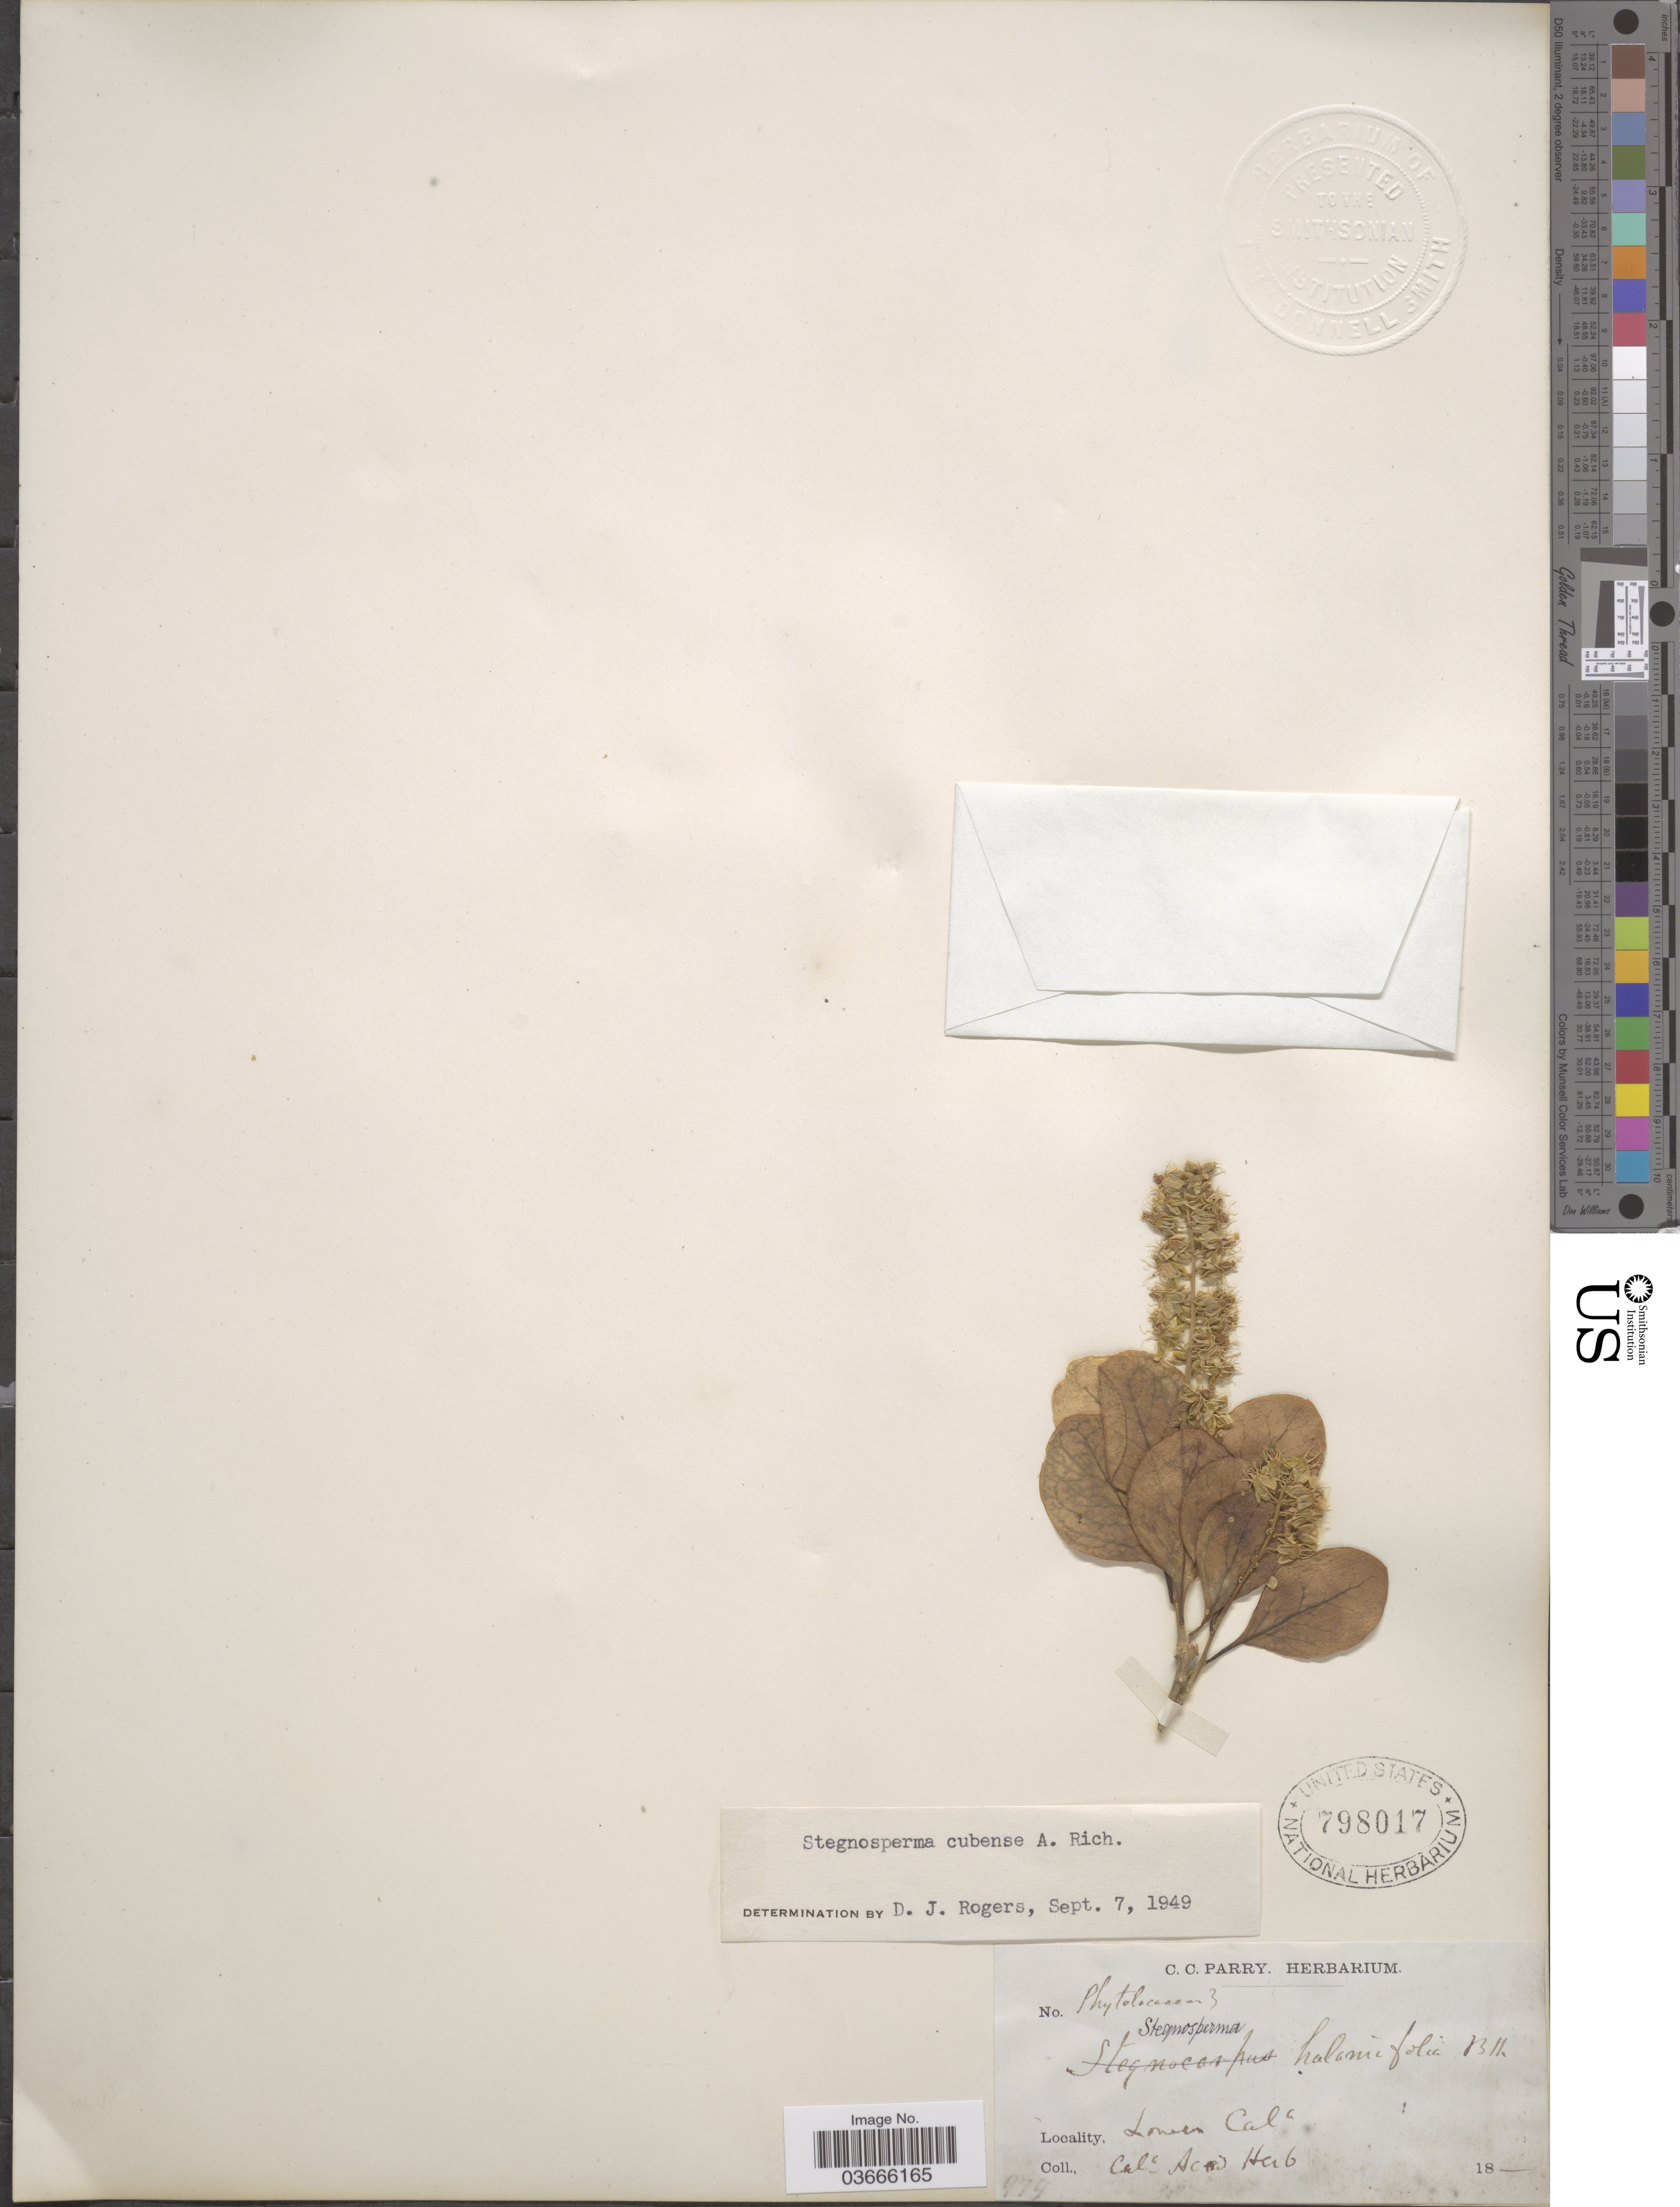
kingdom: Plantae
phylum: Tracheophyta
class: Magnoliopsida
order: Caryophyllales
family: Stegnospermataceae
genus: Stegnosperma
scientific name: Stegnosperma cubense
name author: A. Rich.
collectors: ex herb. Cal. Academy of Sciences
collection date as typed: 18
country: Mexico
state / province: Baja California Norte / Baja California Sur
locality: Lower Cala.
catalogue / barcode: US 798017